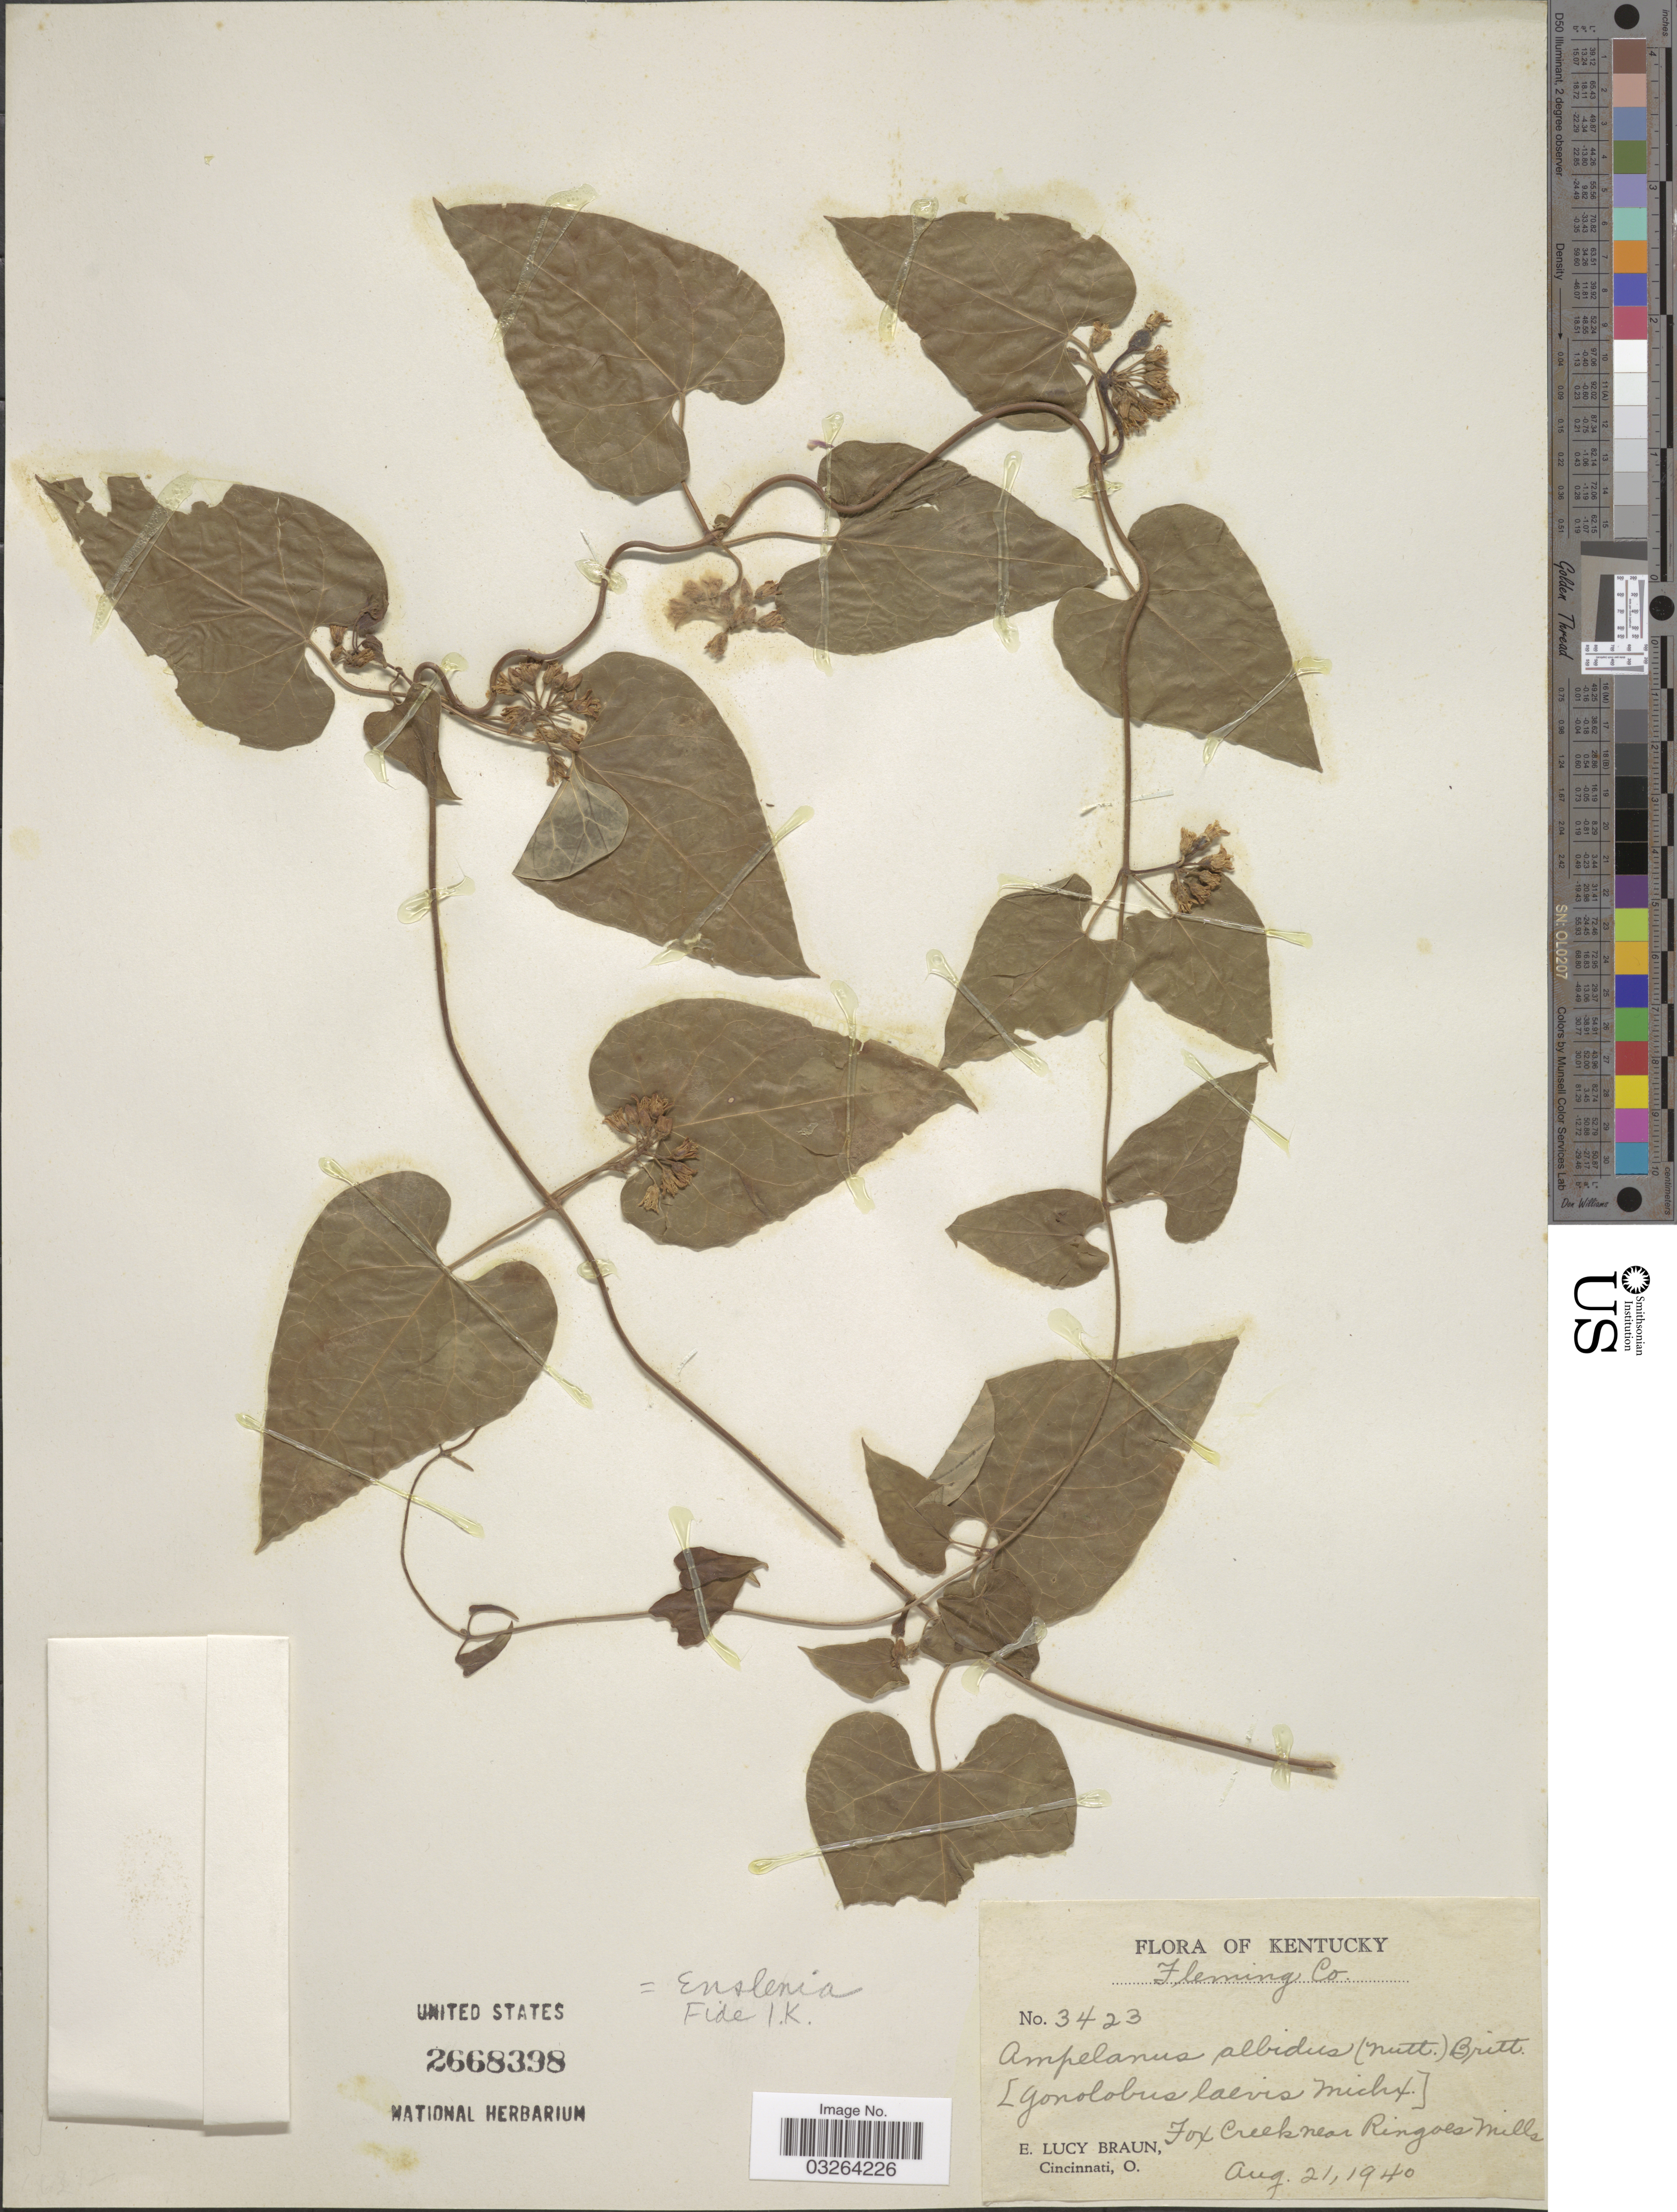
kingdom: Plantae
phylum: Tracheophyta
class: Magnoliopsida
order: Gentianales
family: Apocynaceae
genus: Cynanchum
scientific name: Cynanchum laeve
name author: (Michx.) Pers.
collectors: E. L. Braun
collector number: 3423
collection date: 1940-08-21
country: United States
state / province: Kentucky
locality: Fleming Co. Fox Creek near Ringoes Mills.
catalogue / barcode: US 2668398